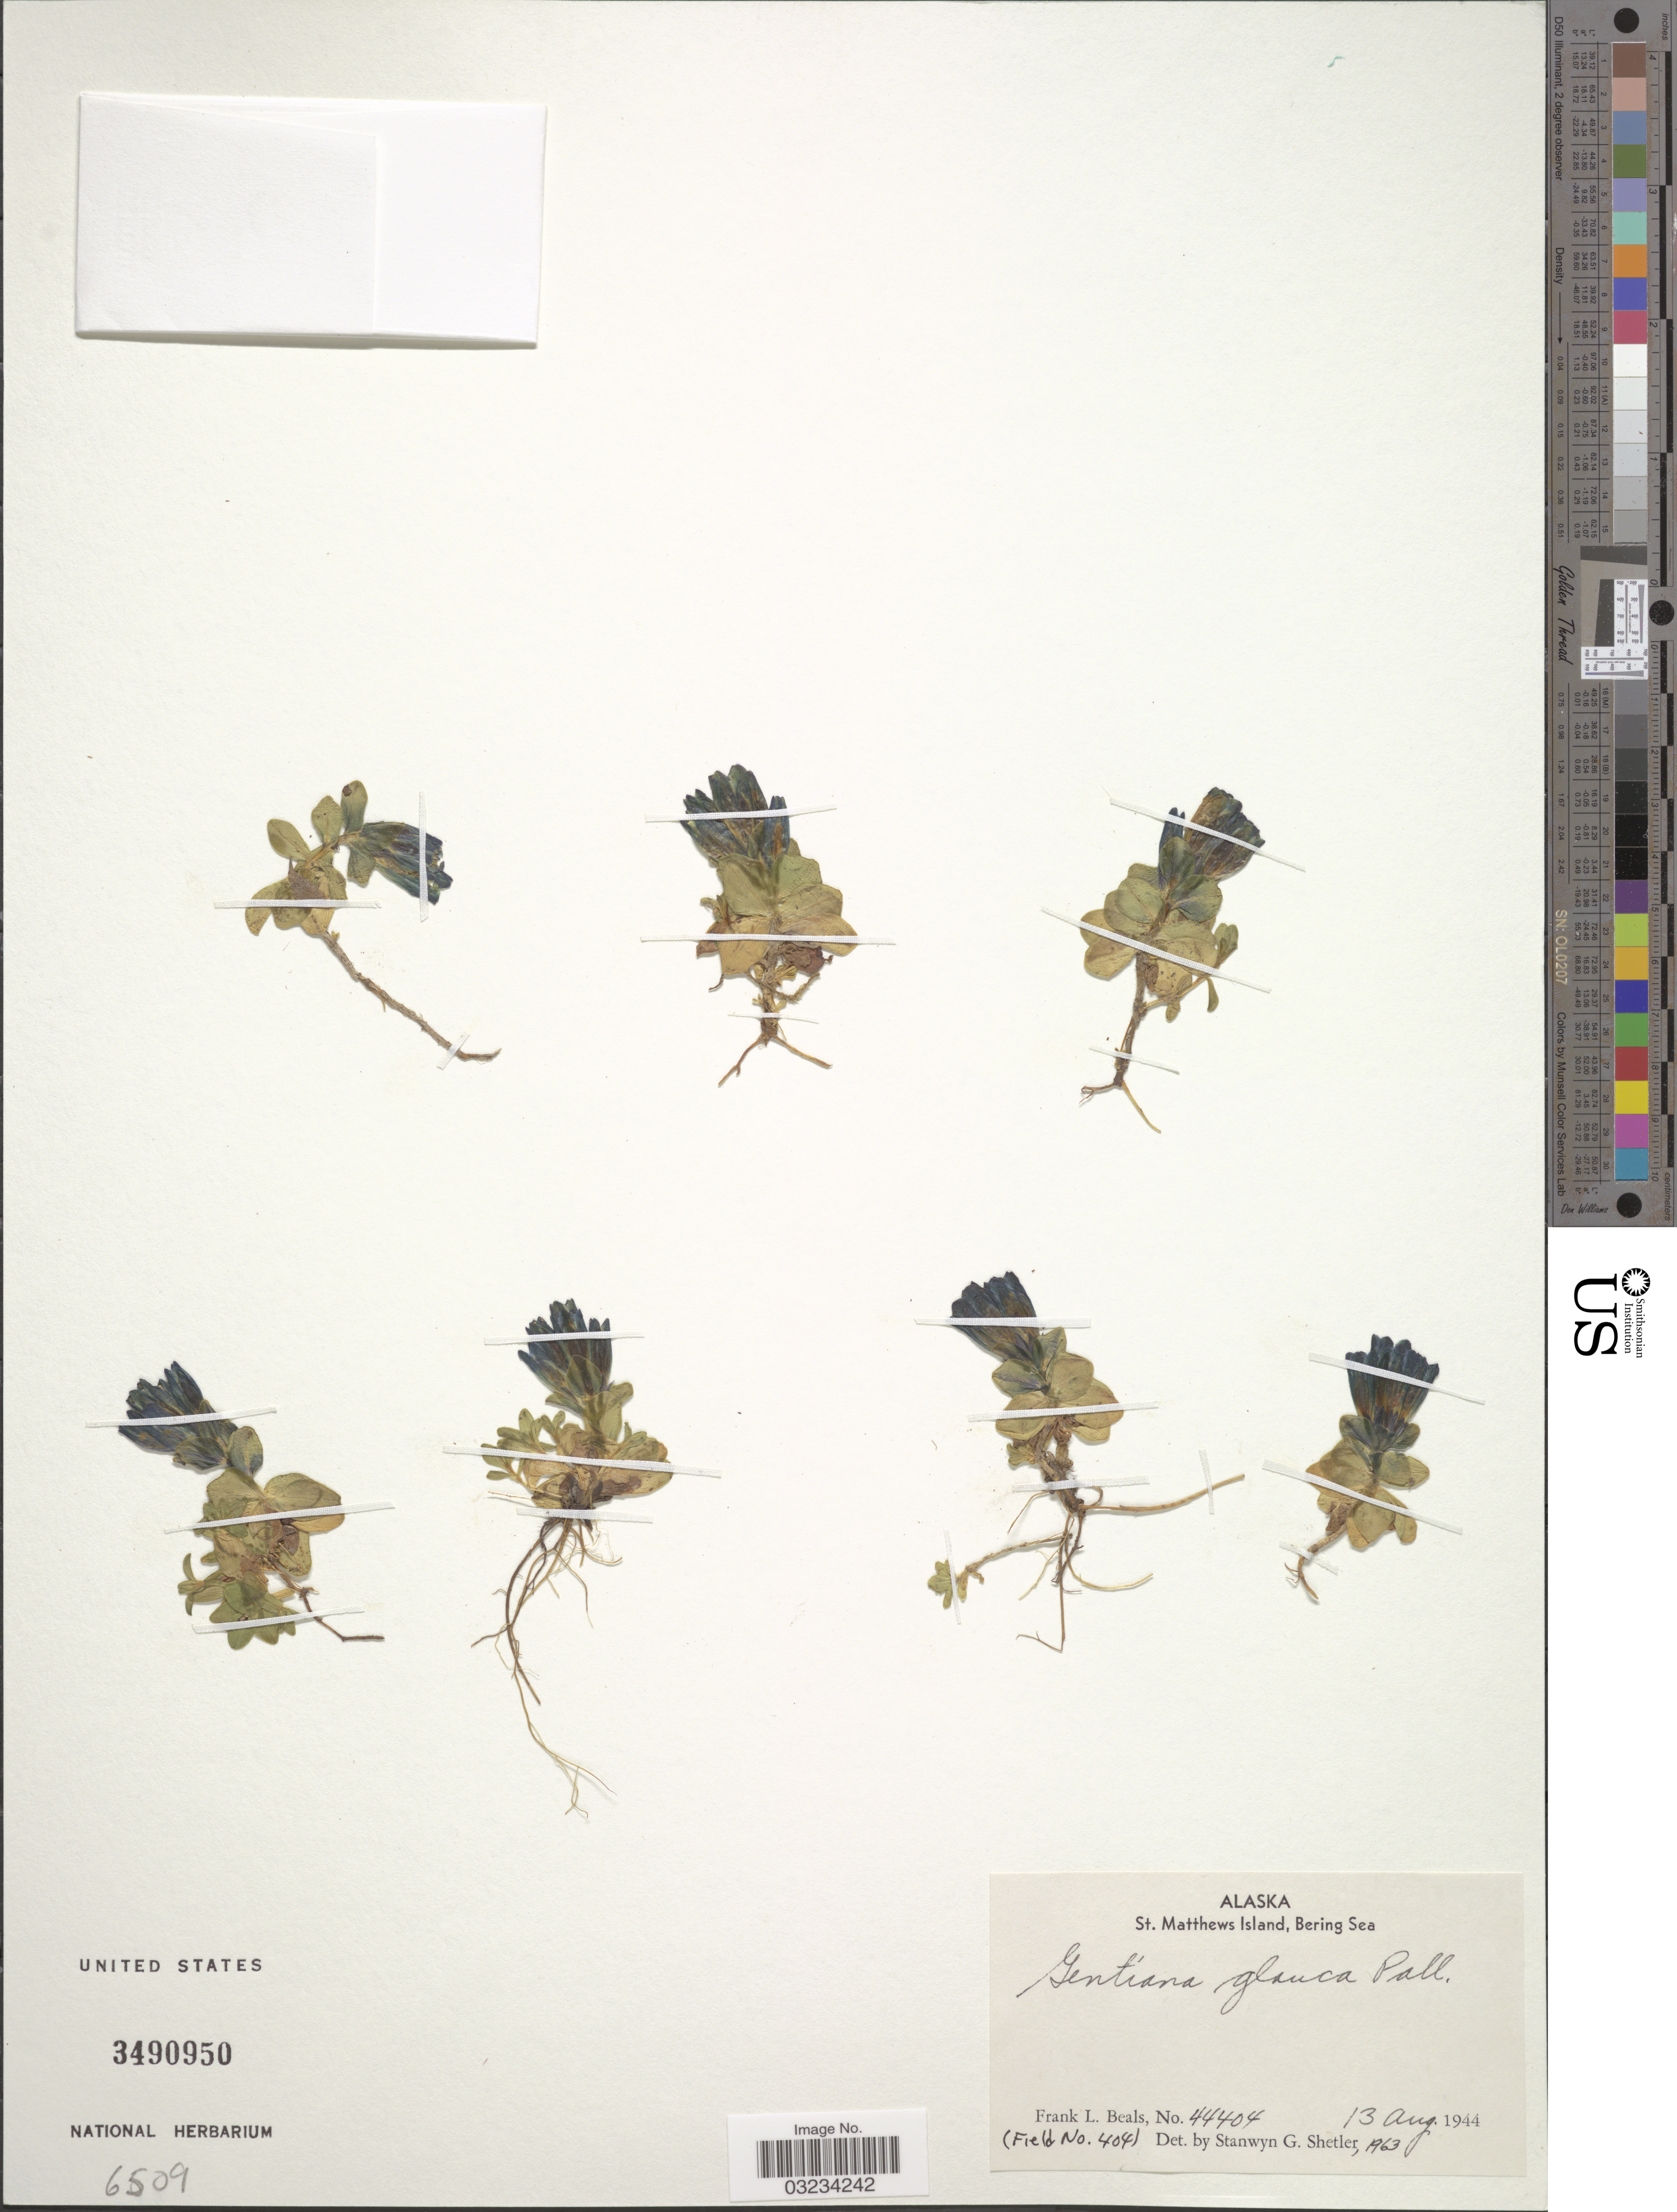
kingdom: Plantae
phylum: Tracheophyta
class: Magnoliopsida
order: Gentianales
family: Gentianaceae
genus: Gentiana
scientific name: Gentiana glauca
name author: Pall.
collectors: F. Beals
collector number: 44404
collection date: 1944-08-13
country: United States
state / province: Alaska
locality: St. Matthews Island, Bering Sea.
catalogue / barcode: US 3490950